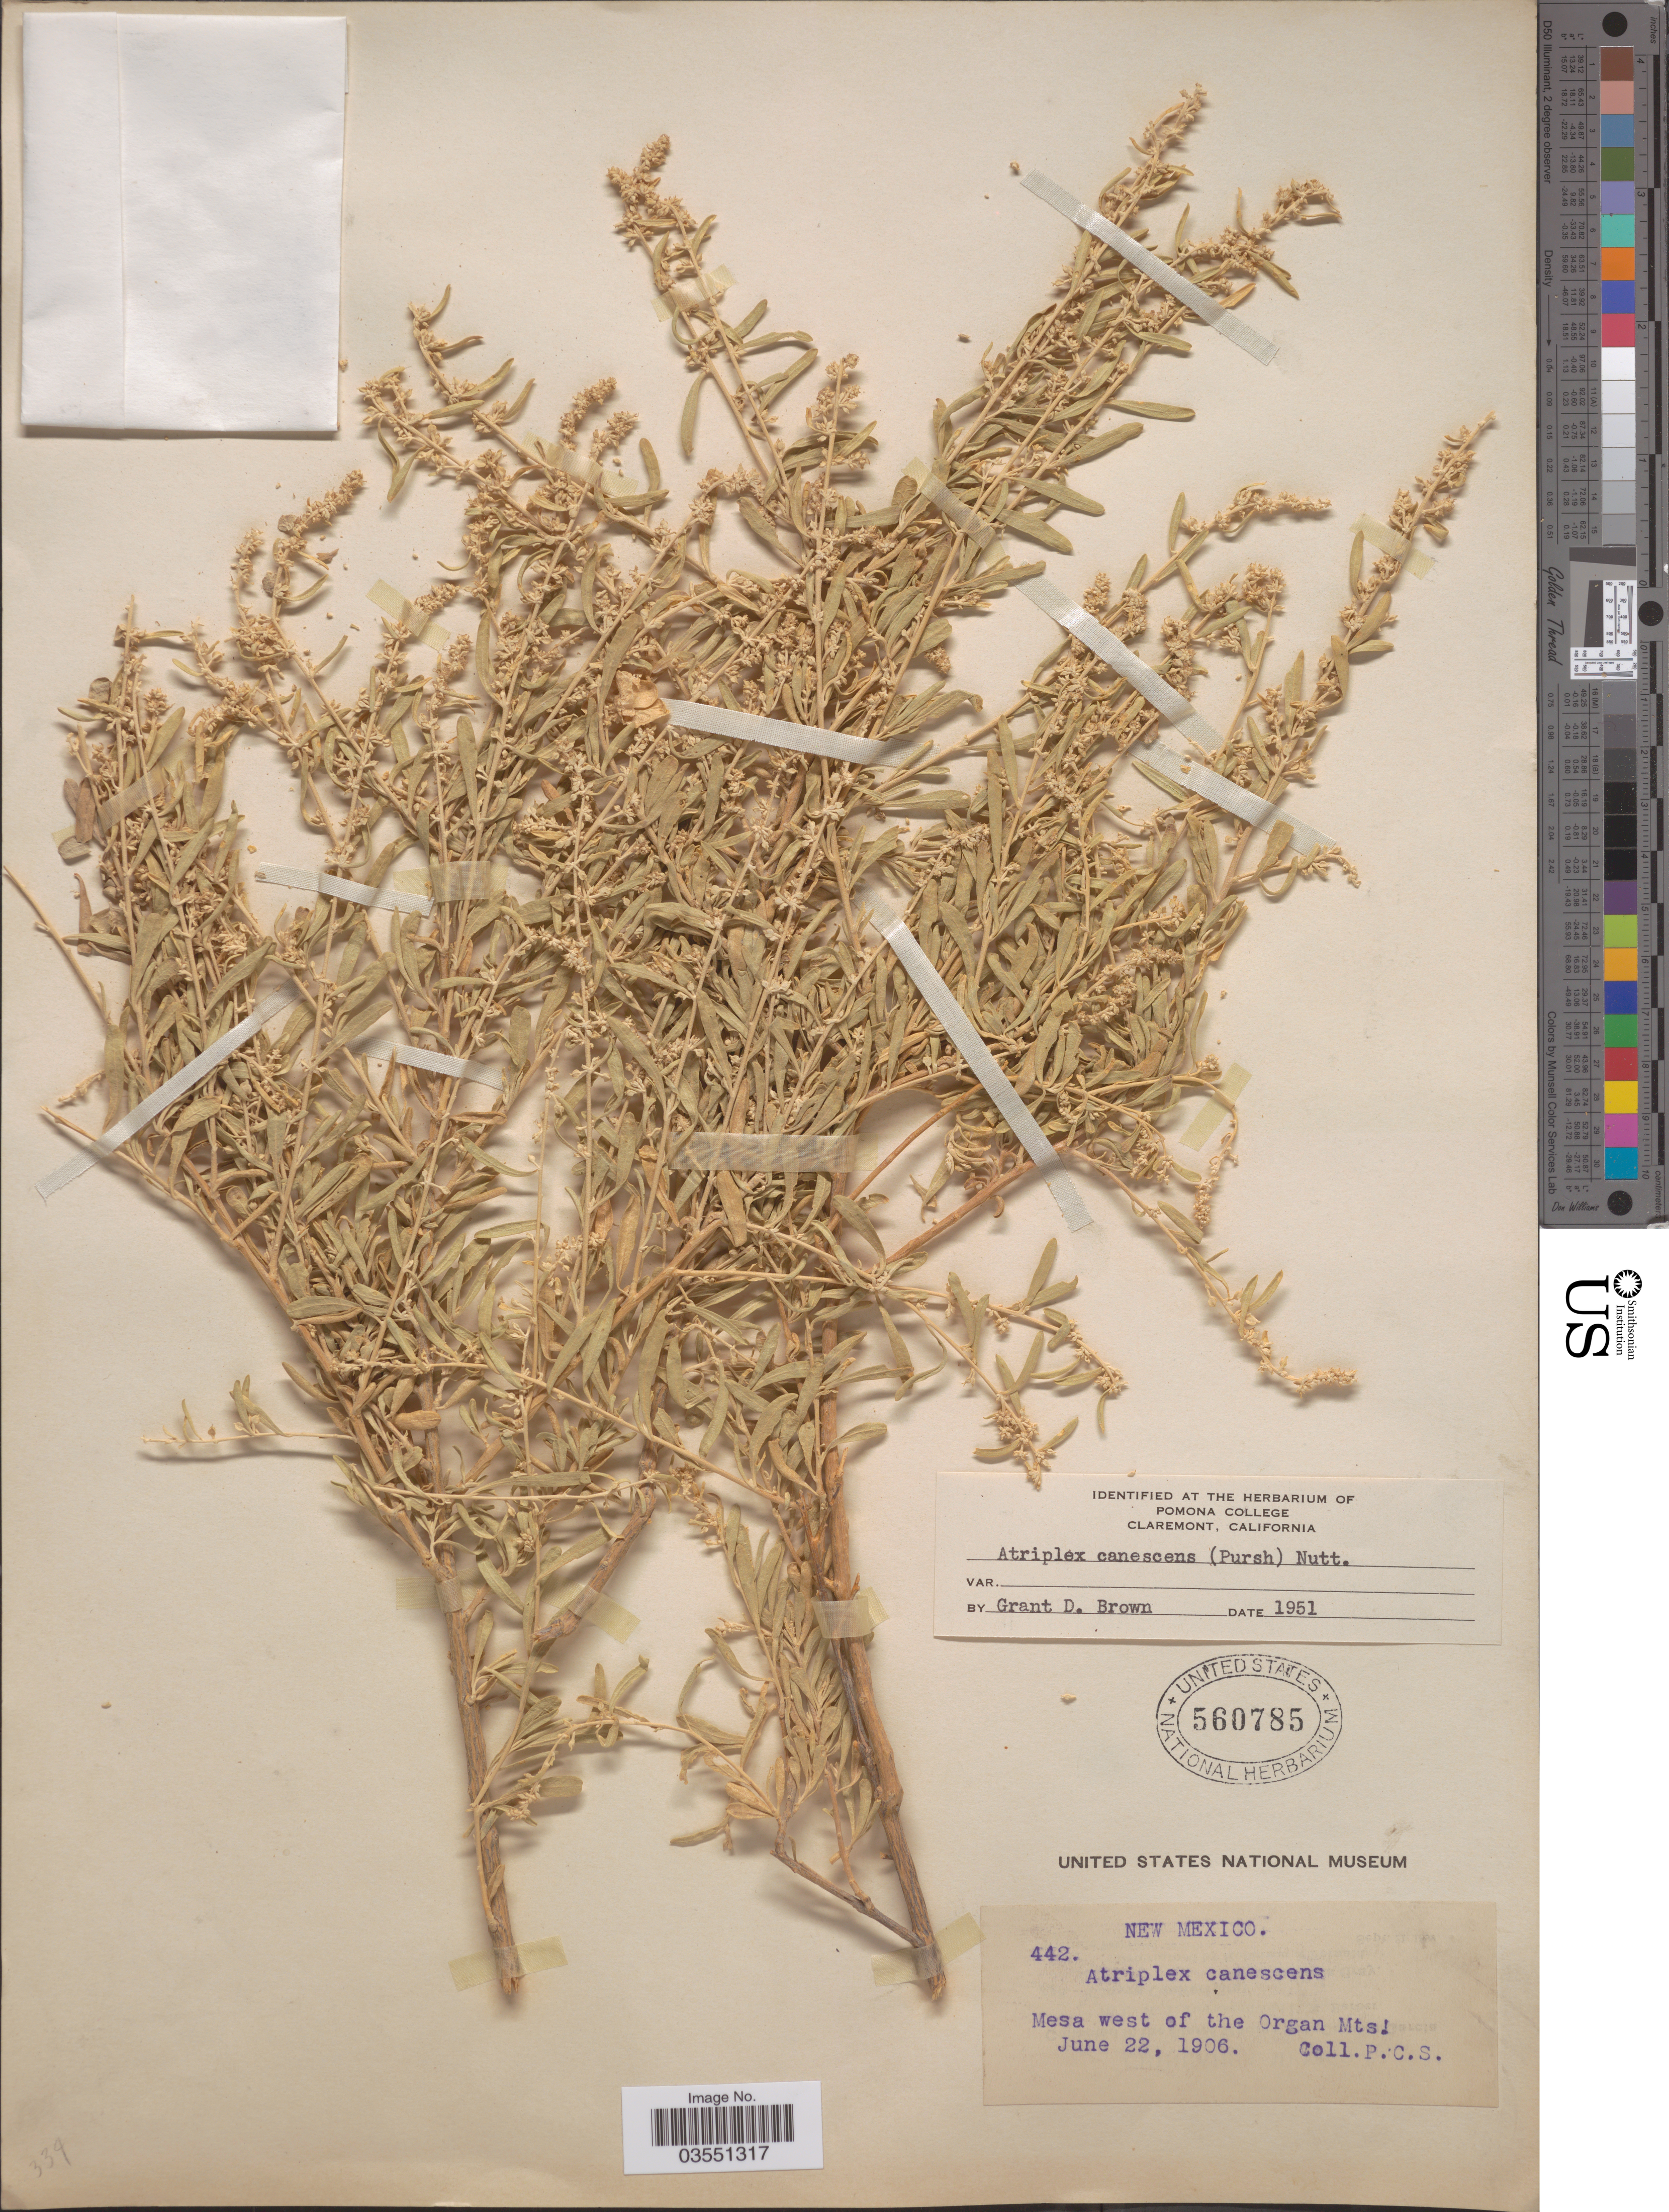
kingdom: Plantae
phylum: Tracheophyta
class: Magnoliopsida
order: Caryophyllales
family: Amaranthaceae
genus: Atriplex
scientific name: Atriplex canescens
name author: (Pursh) Nutt.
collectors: P. C. S.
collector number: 442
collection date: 1906-06-22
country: United States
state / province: New Mexico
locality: Mesa west of the Organ Mts.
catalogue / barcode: US 560785